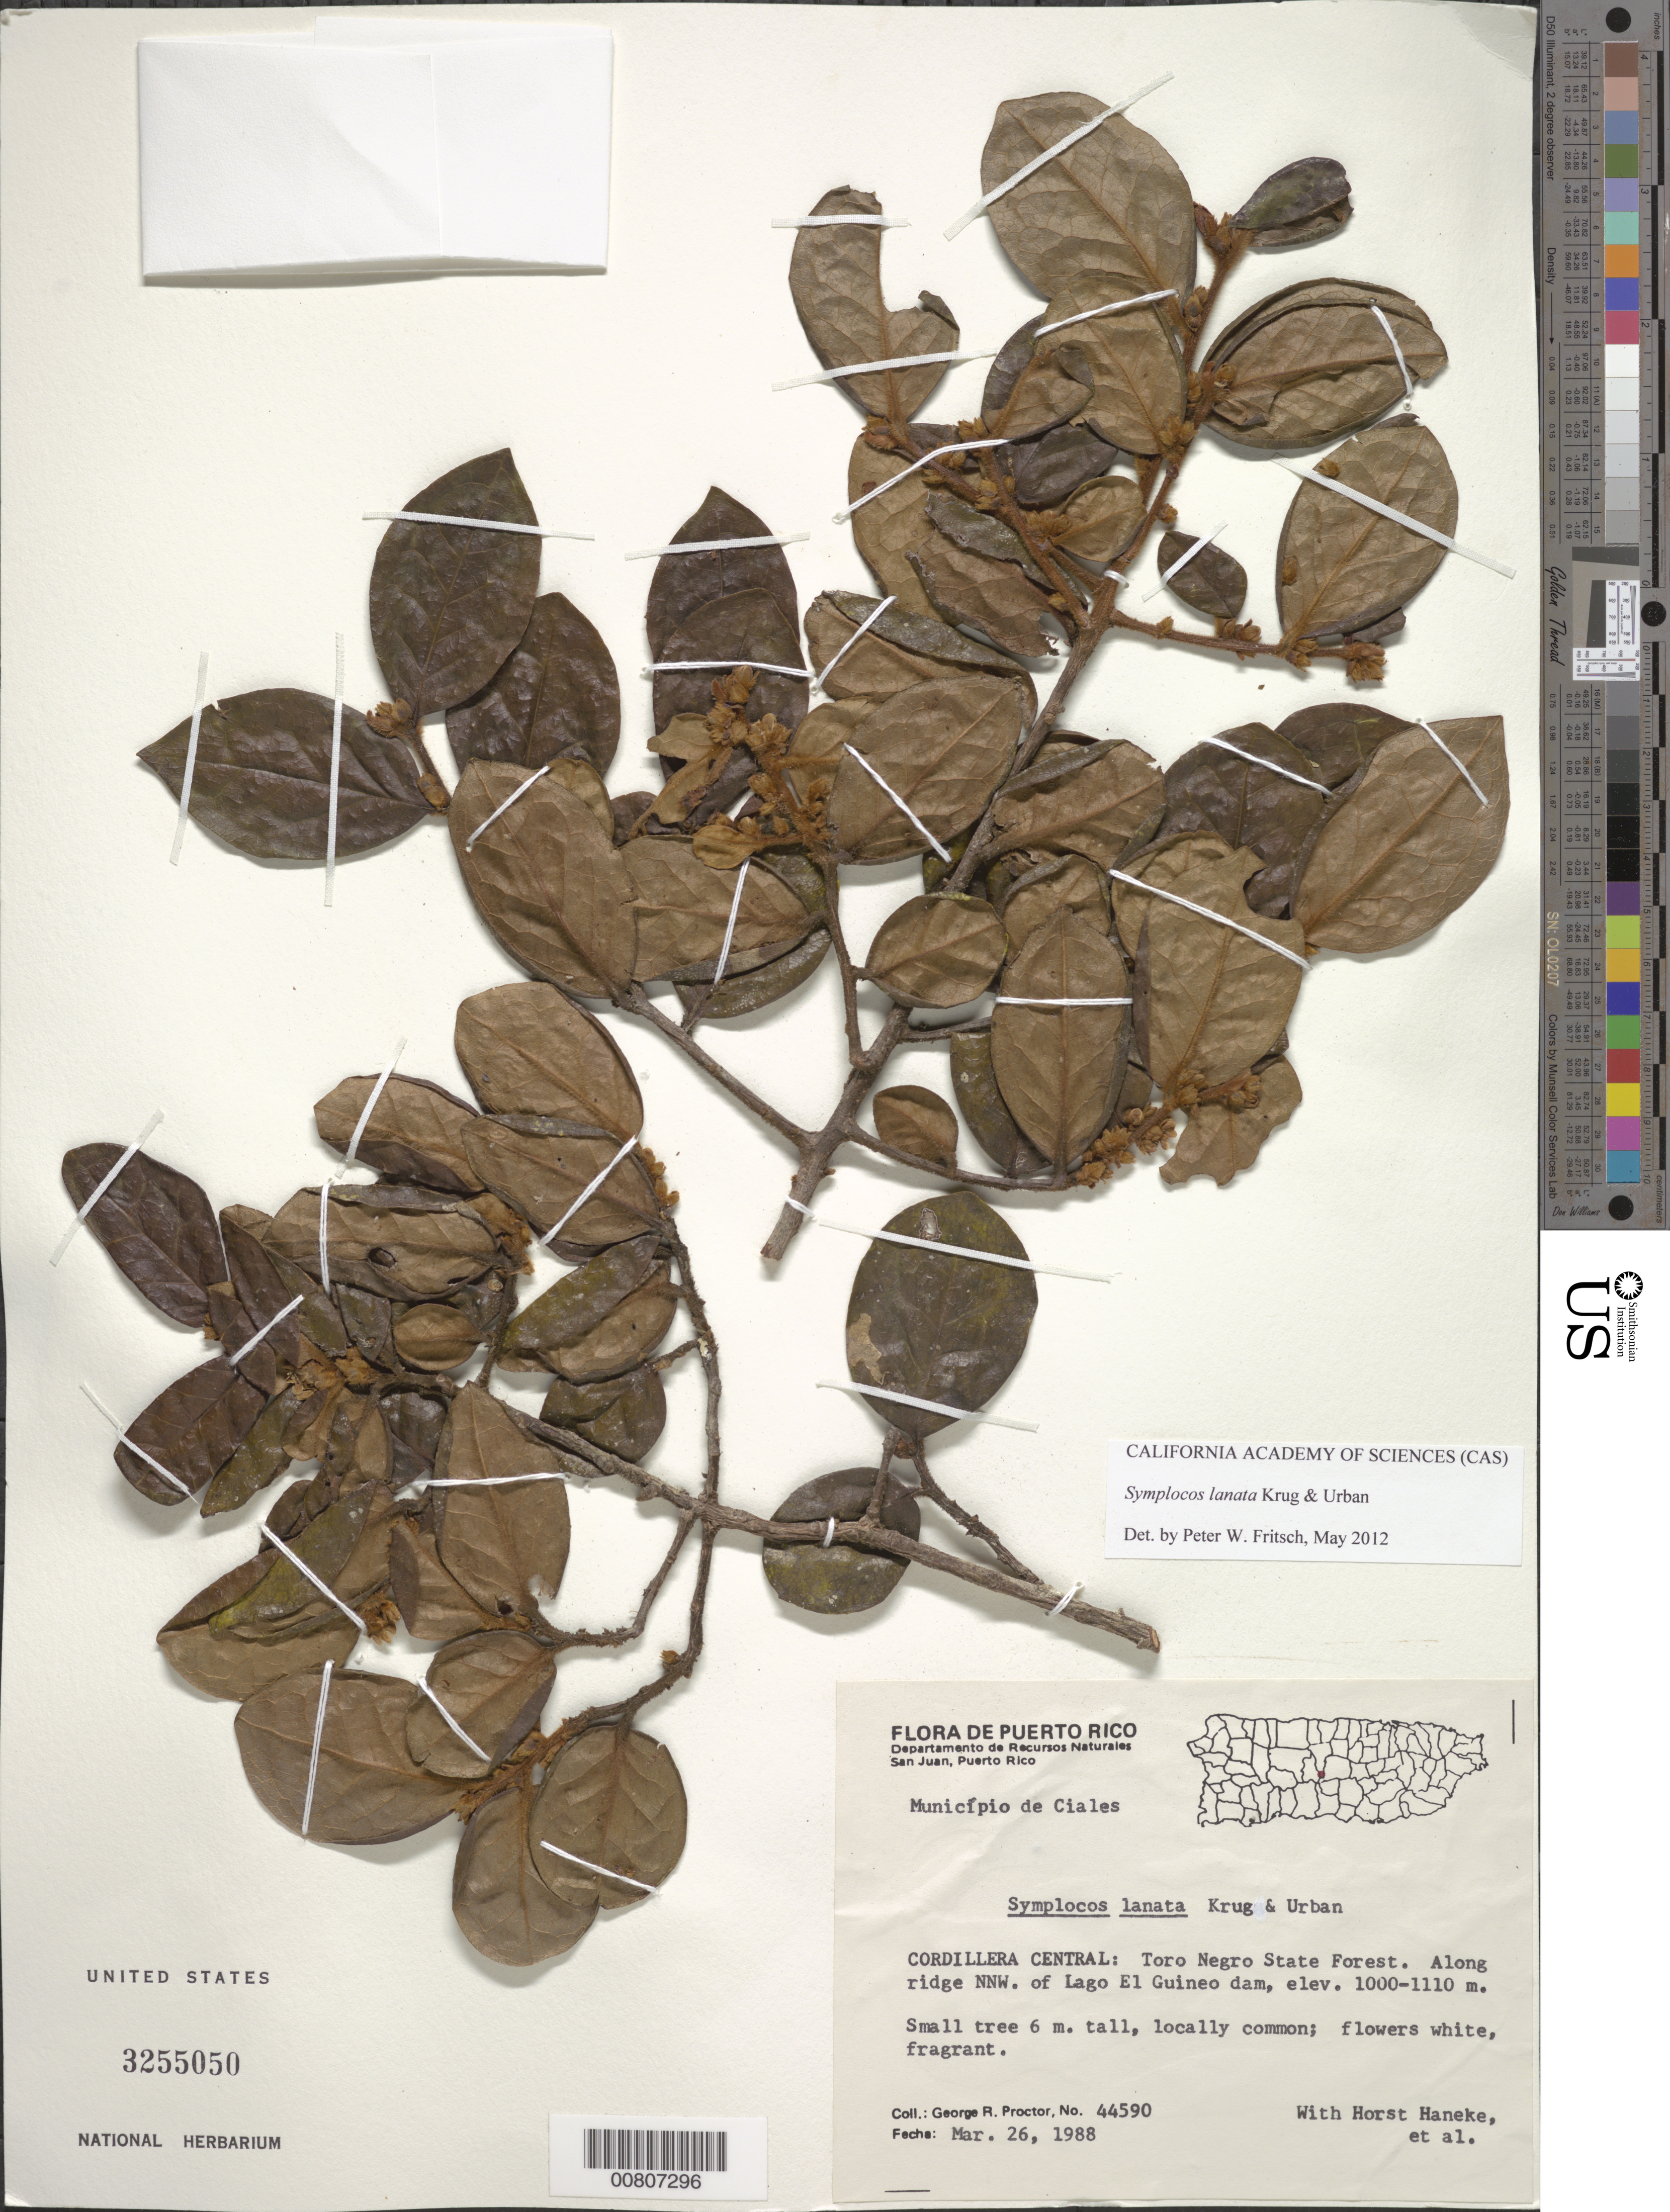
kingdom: Plantae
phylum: Tracheophyta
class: Magnoliopsida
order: Ericales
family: Symplocaceae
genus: Symplocos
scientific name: Symplocos lanata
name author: Krug & Urb.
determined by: Fritsch, Peter W.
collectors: G. R. Proctor, H. Haneke & et al.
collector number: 44590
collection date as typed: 26 Mar 1988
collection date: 1988-03-26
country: Puerto Rico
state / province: Ciales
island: Puerto Rico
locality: Mun. Ciales; Cordillera Central, Toro Negro State Forest, NNW of Lago El Guineo dam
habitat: Along ridge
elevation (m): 1000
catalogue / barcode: US 3255050